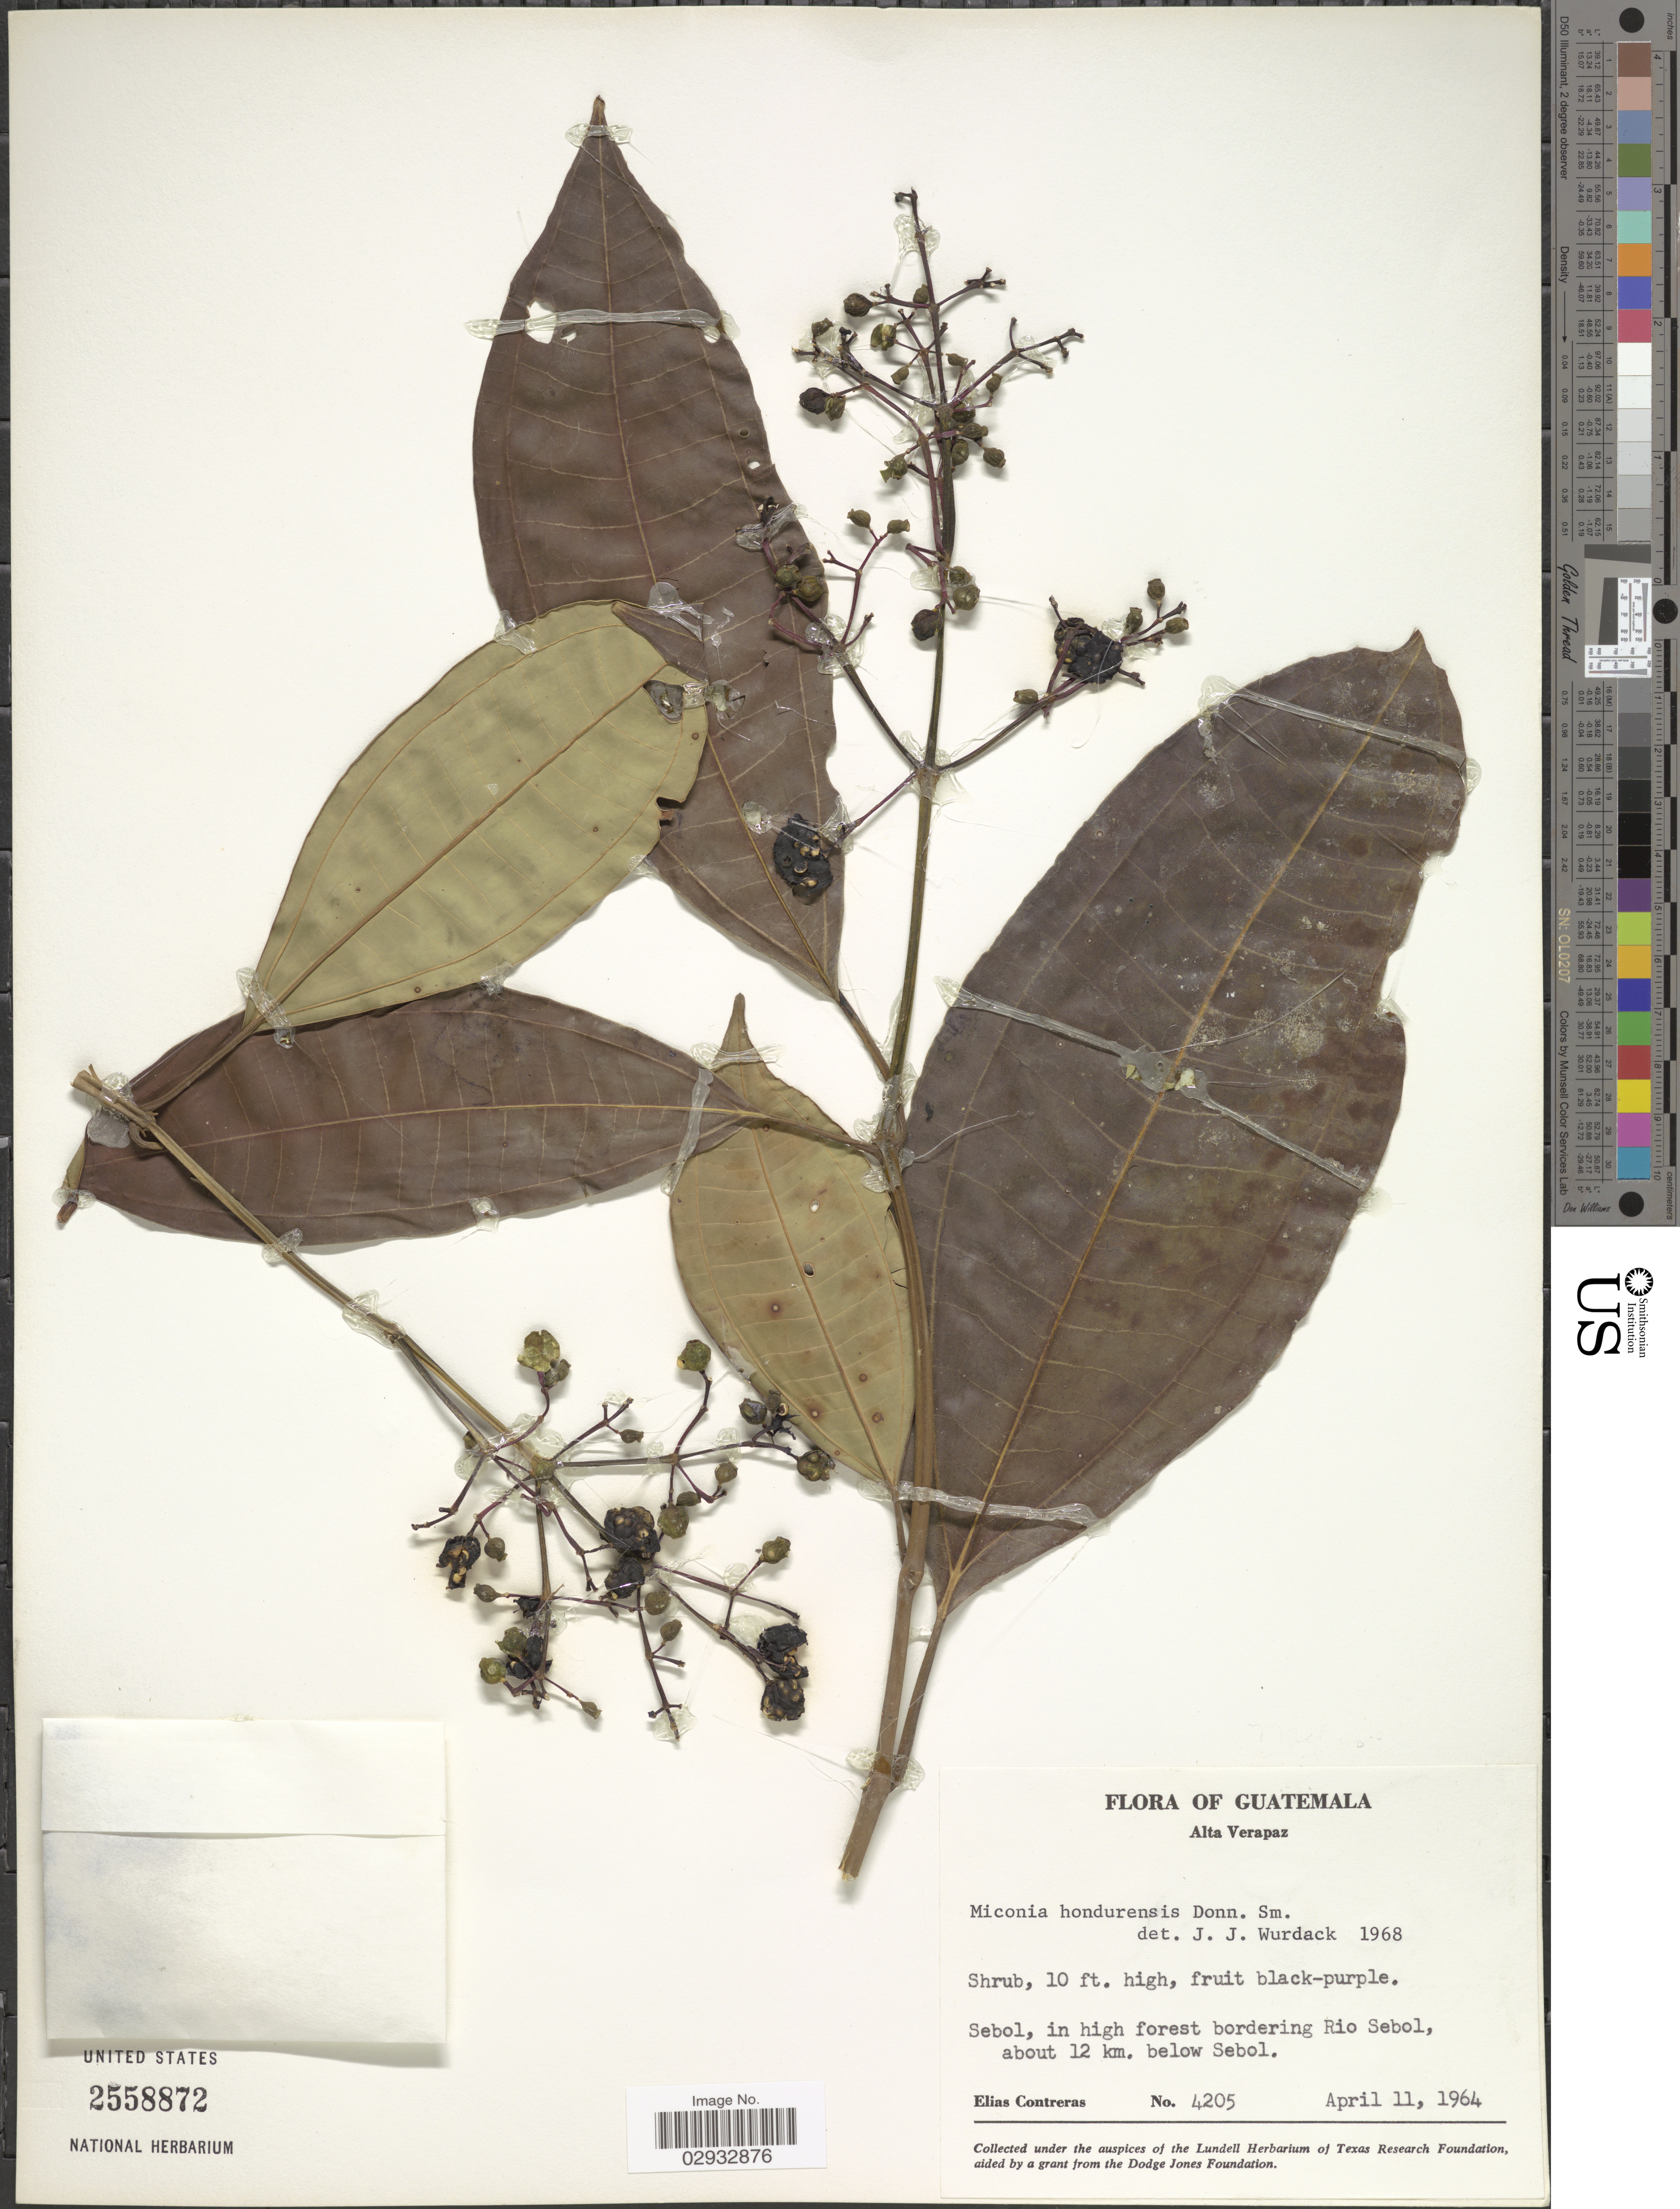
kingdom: Plantae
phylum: Tracheophyta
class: Magnoliopsida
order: Myrtales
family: Melastomataceae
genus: Miconia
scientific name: Miconia hondurensis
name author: Donn. Sm.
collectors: E. Contreras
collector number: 4205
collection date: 1964-04-11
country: Guatemala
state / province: Alta Verapaz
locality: Sebol, in high forest bordering Rio Sebol, about 12 km. below Sebol.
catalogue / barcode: US 2558872